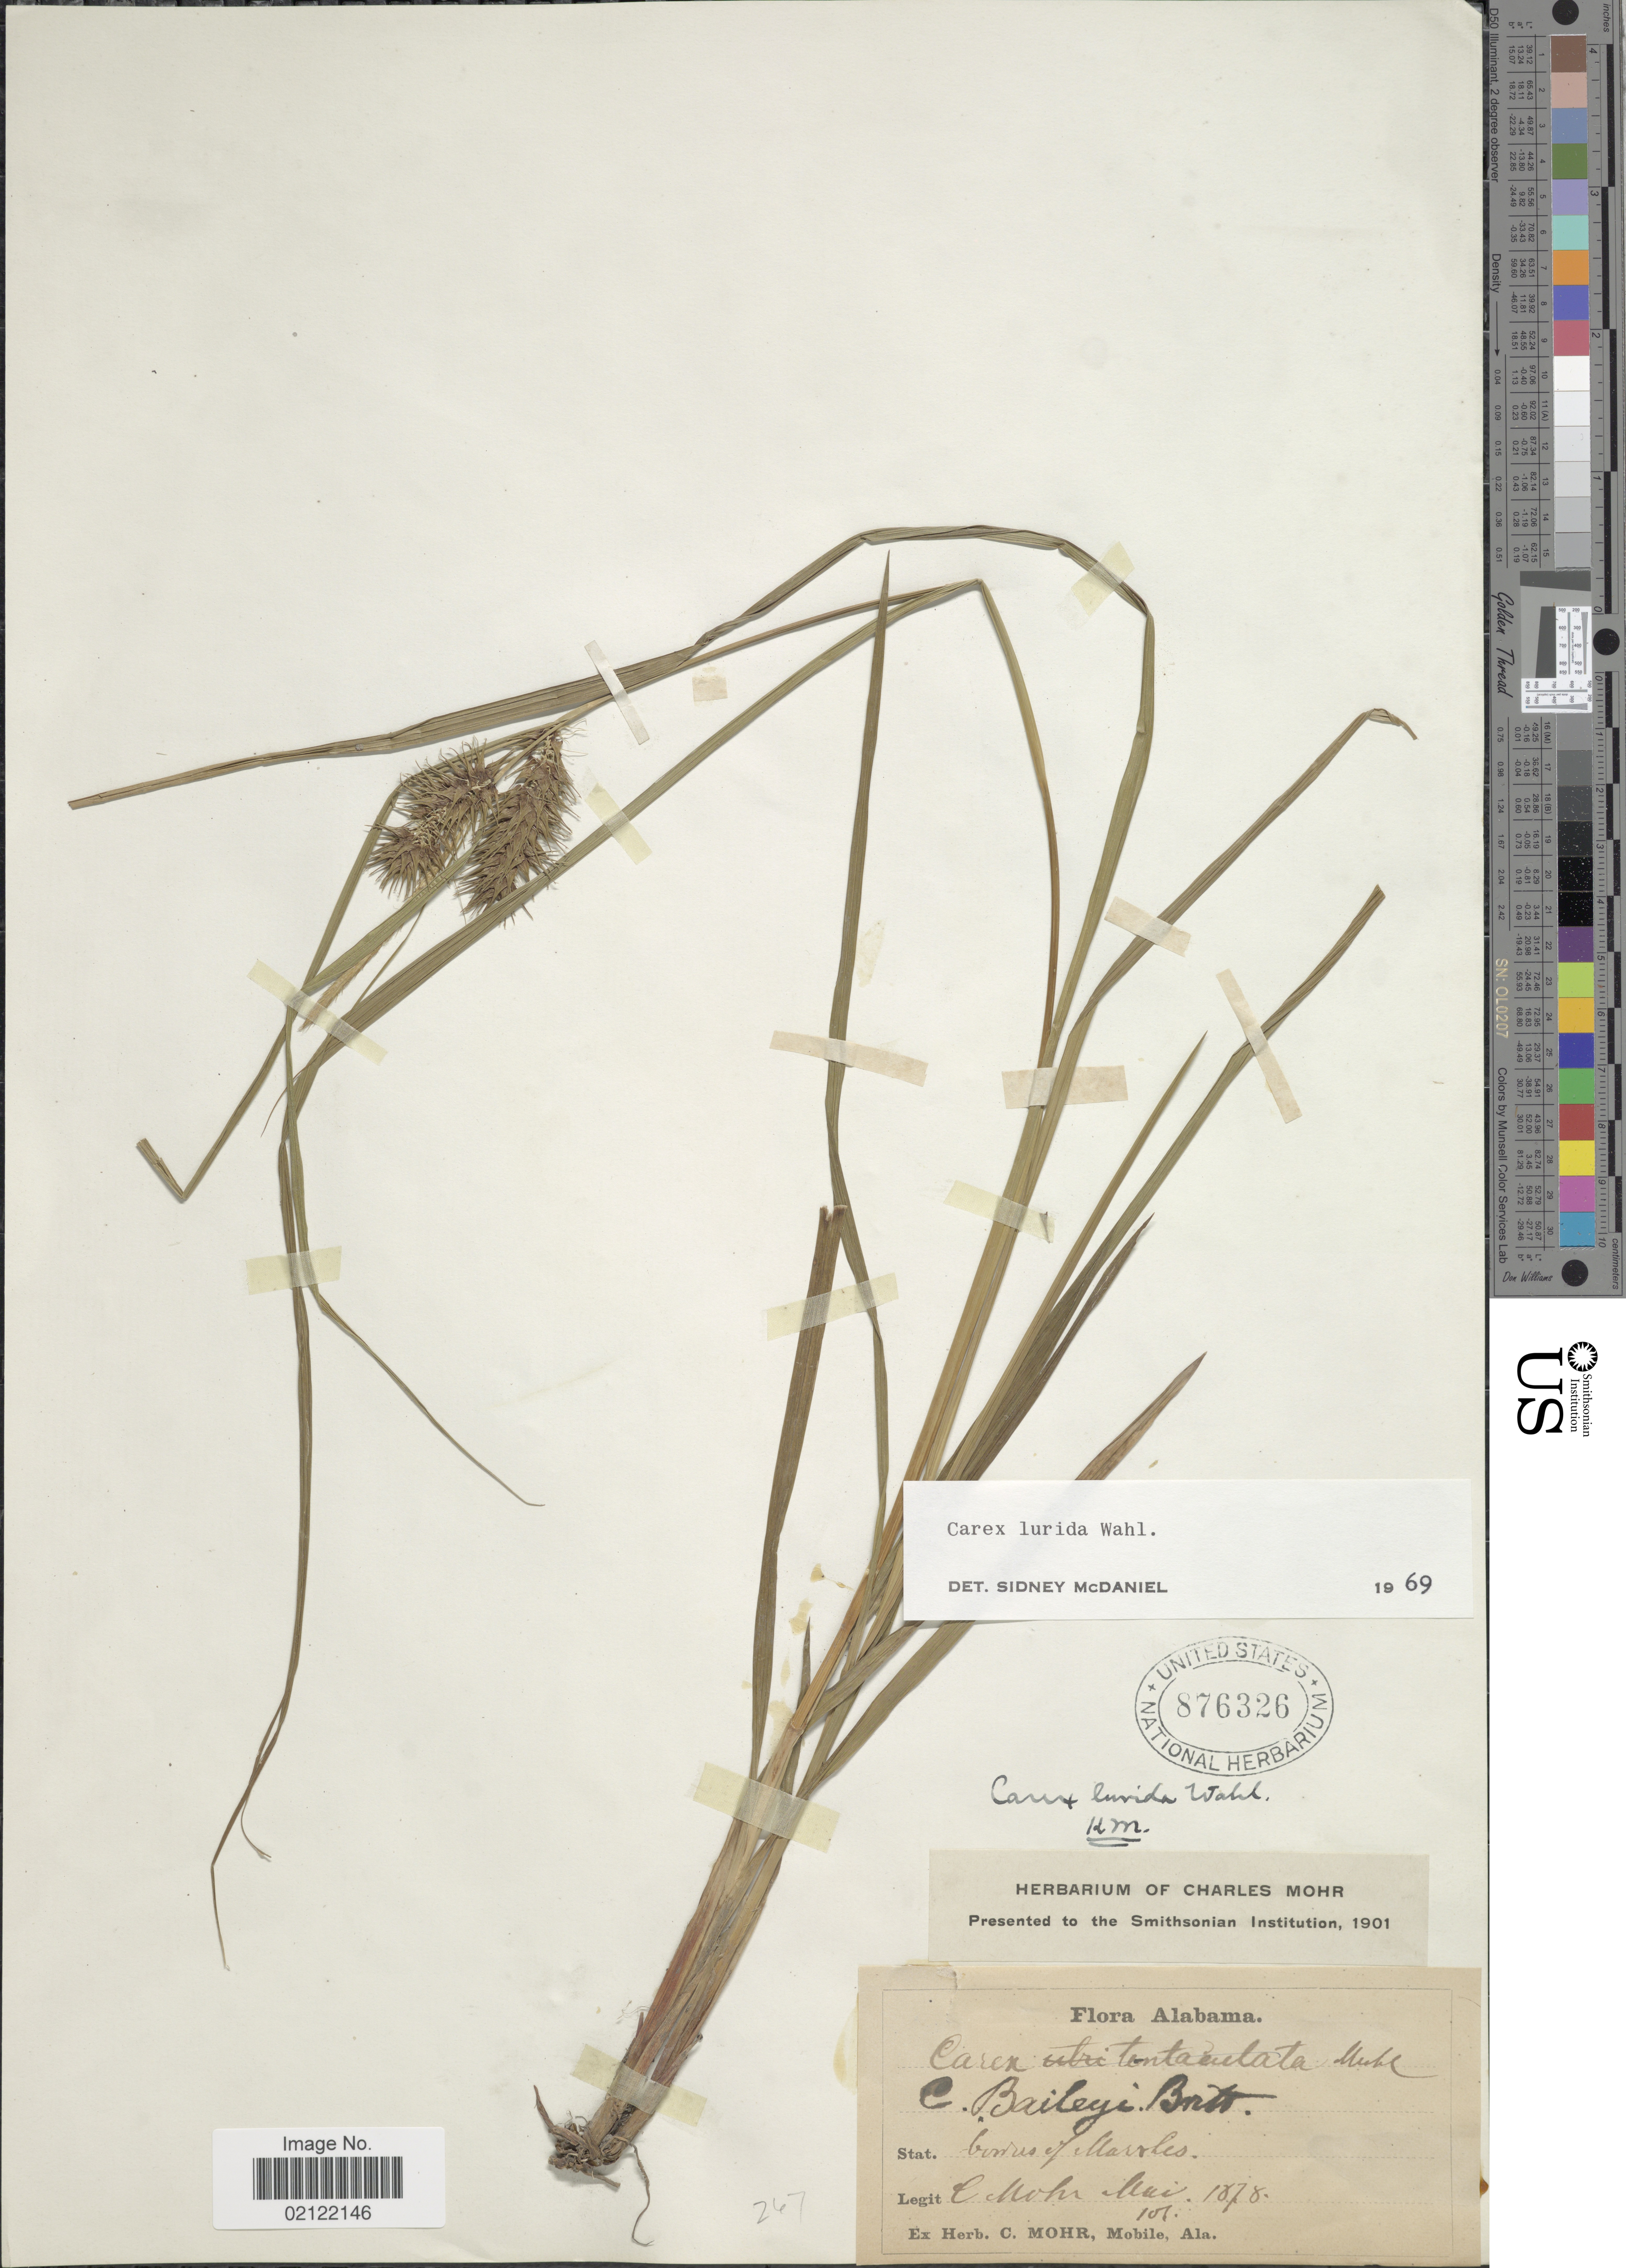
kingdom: Plantae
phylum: Tracheophyta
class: Liliopsida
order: Poales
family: Cyperaceae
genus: Carex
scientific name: Carex lurida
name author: Wahlenb.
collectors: C. T. Mohr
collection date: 1878-05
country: United States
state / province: Alabama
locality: Borders of Marshes.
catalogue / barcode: US 876326